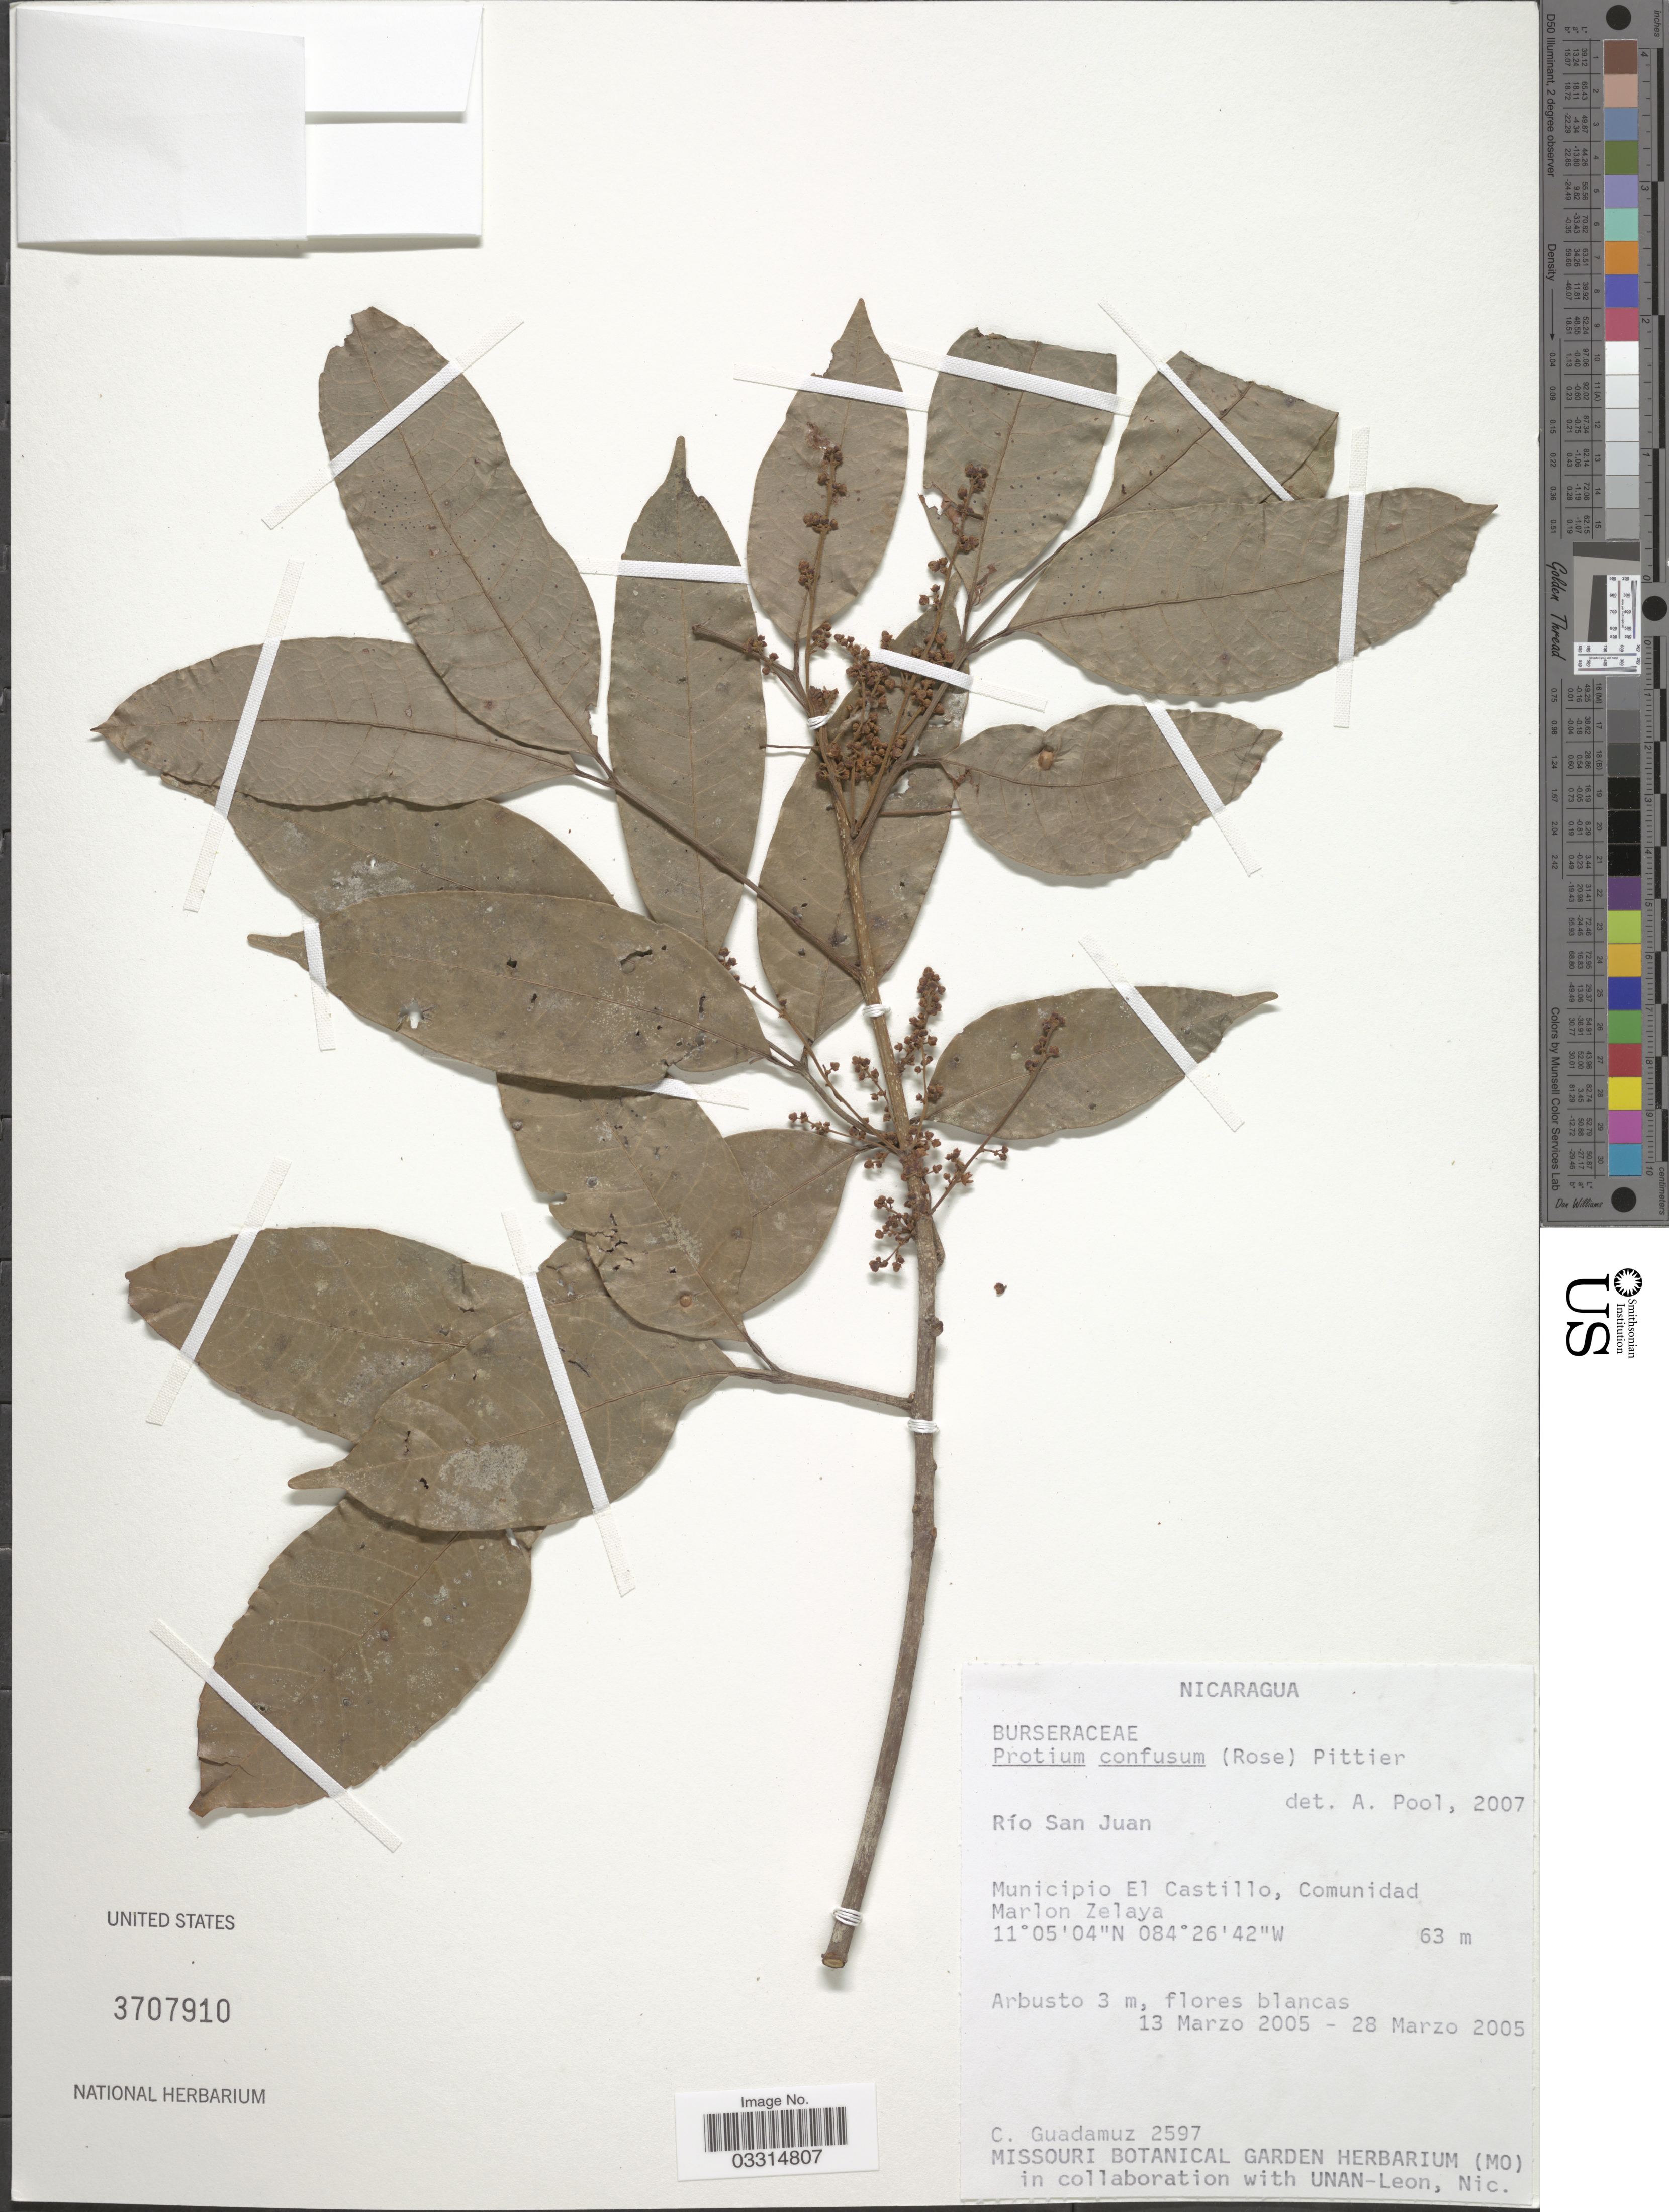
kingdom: Plantae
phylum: Tracheophyta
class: Magnoliopsida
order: Sapindales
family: Burseraceae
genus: Protium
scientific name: Protium confusum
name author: (Rose) Pittier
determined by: Pool, A., (MO), Missouri Botanical Garden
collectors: C. Guadamuz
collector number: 2597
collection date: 2005-03-13/2005-03-28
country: Nicaragua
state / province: Rio San Juan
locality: Municipio El Castillo, Comunidad Marlon Zelaya.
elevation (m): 63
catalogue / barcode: US 3707910